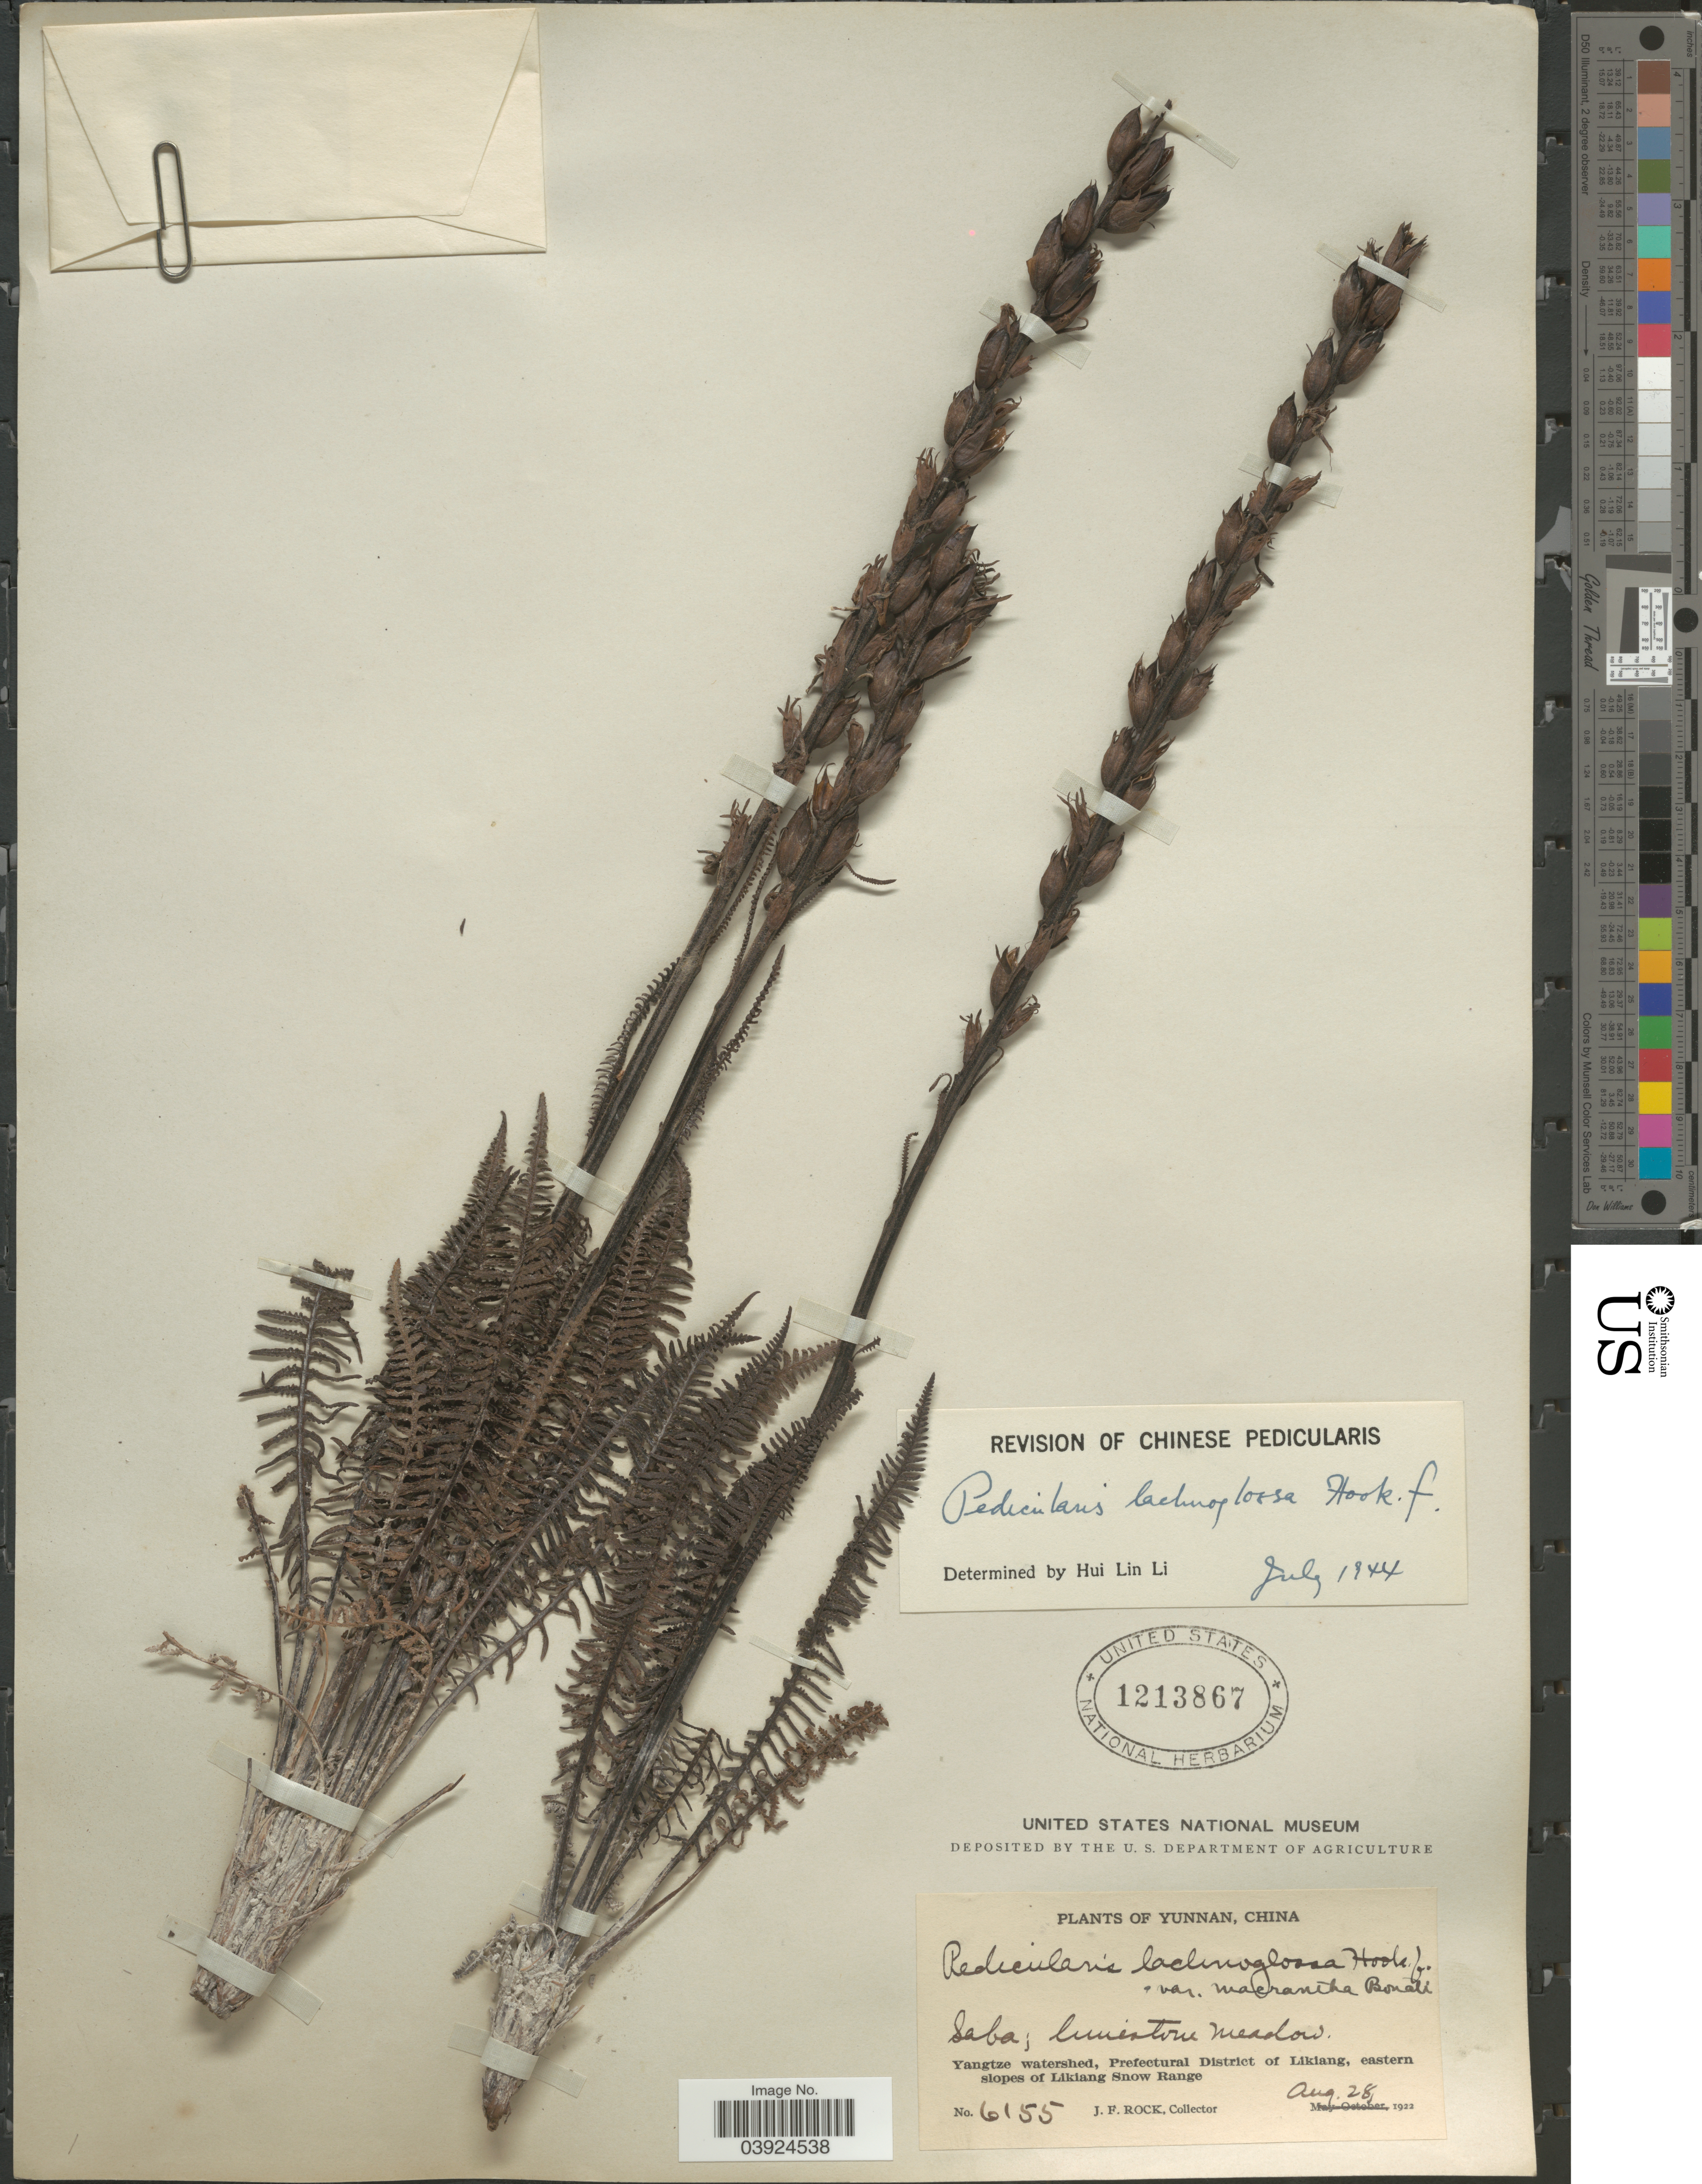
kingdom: Plantae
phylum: Tracheophyta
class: Magnoliopsida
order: Lamiales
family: Orobanchaceae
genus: Pedicularis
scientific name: Pedicularis lachnoglossa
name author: Hook. f.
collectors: J. Rock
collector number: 6155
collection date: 1922-08-28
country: China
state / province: Yunnan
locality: Saba; limestone meadow. Yangtze watershed, Prefectural District of Likiang, eastern slopes of Likiang Snow Range.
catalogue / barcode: US 1213867